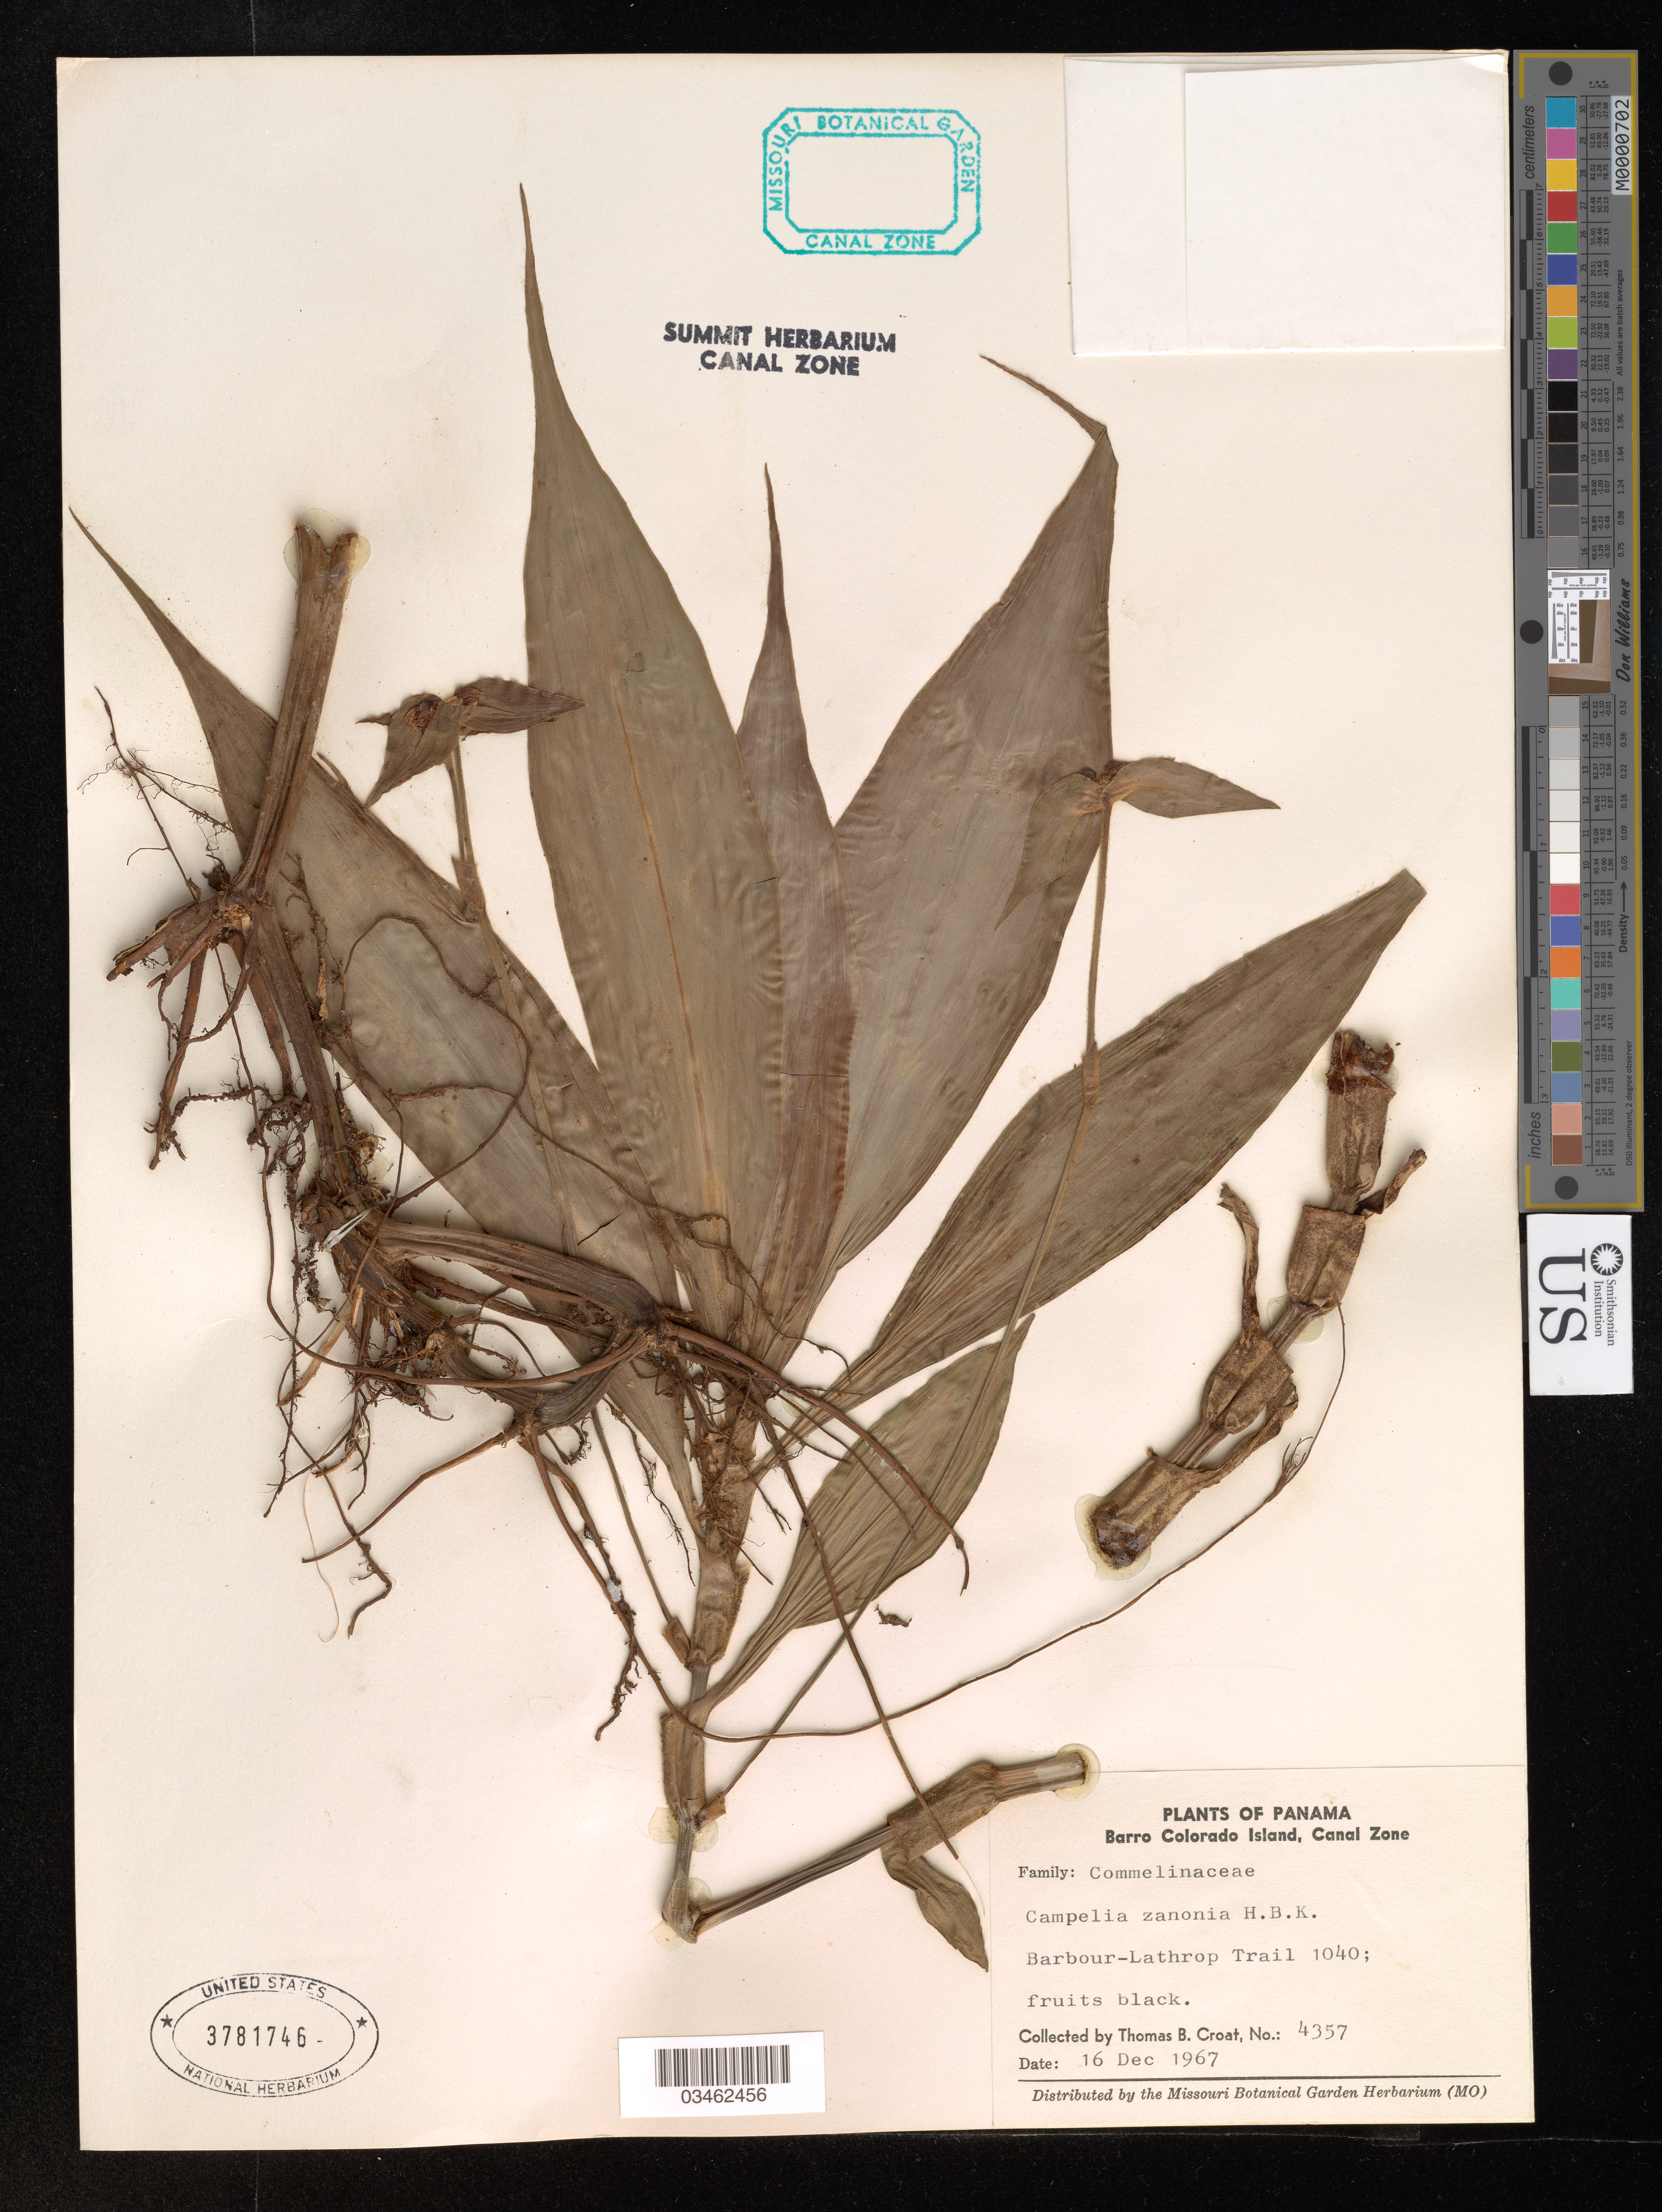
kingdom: Plantae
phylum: Tracheophyta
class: Liliopsida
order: Commelinales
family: Commelinaceae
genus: Campelia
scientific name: Campelia zanonia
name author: (L.) Kunth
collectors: T. B. Croat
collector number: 4357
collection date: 1967-12-16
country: Panama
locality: Barro Colorado Island, Canal Zone. Barbour-Lathrop Trail 1040.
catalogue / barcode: US 3781746